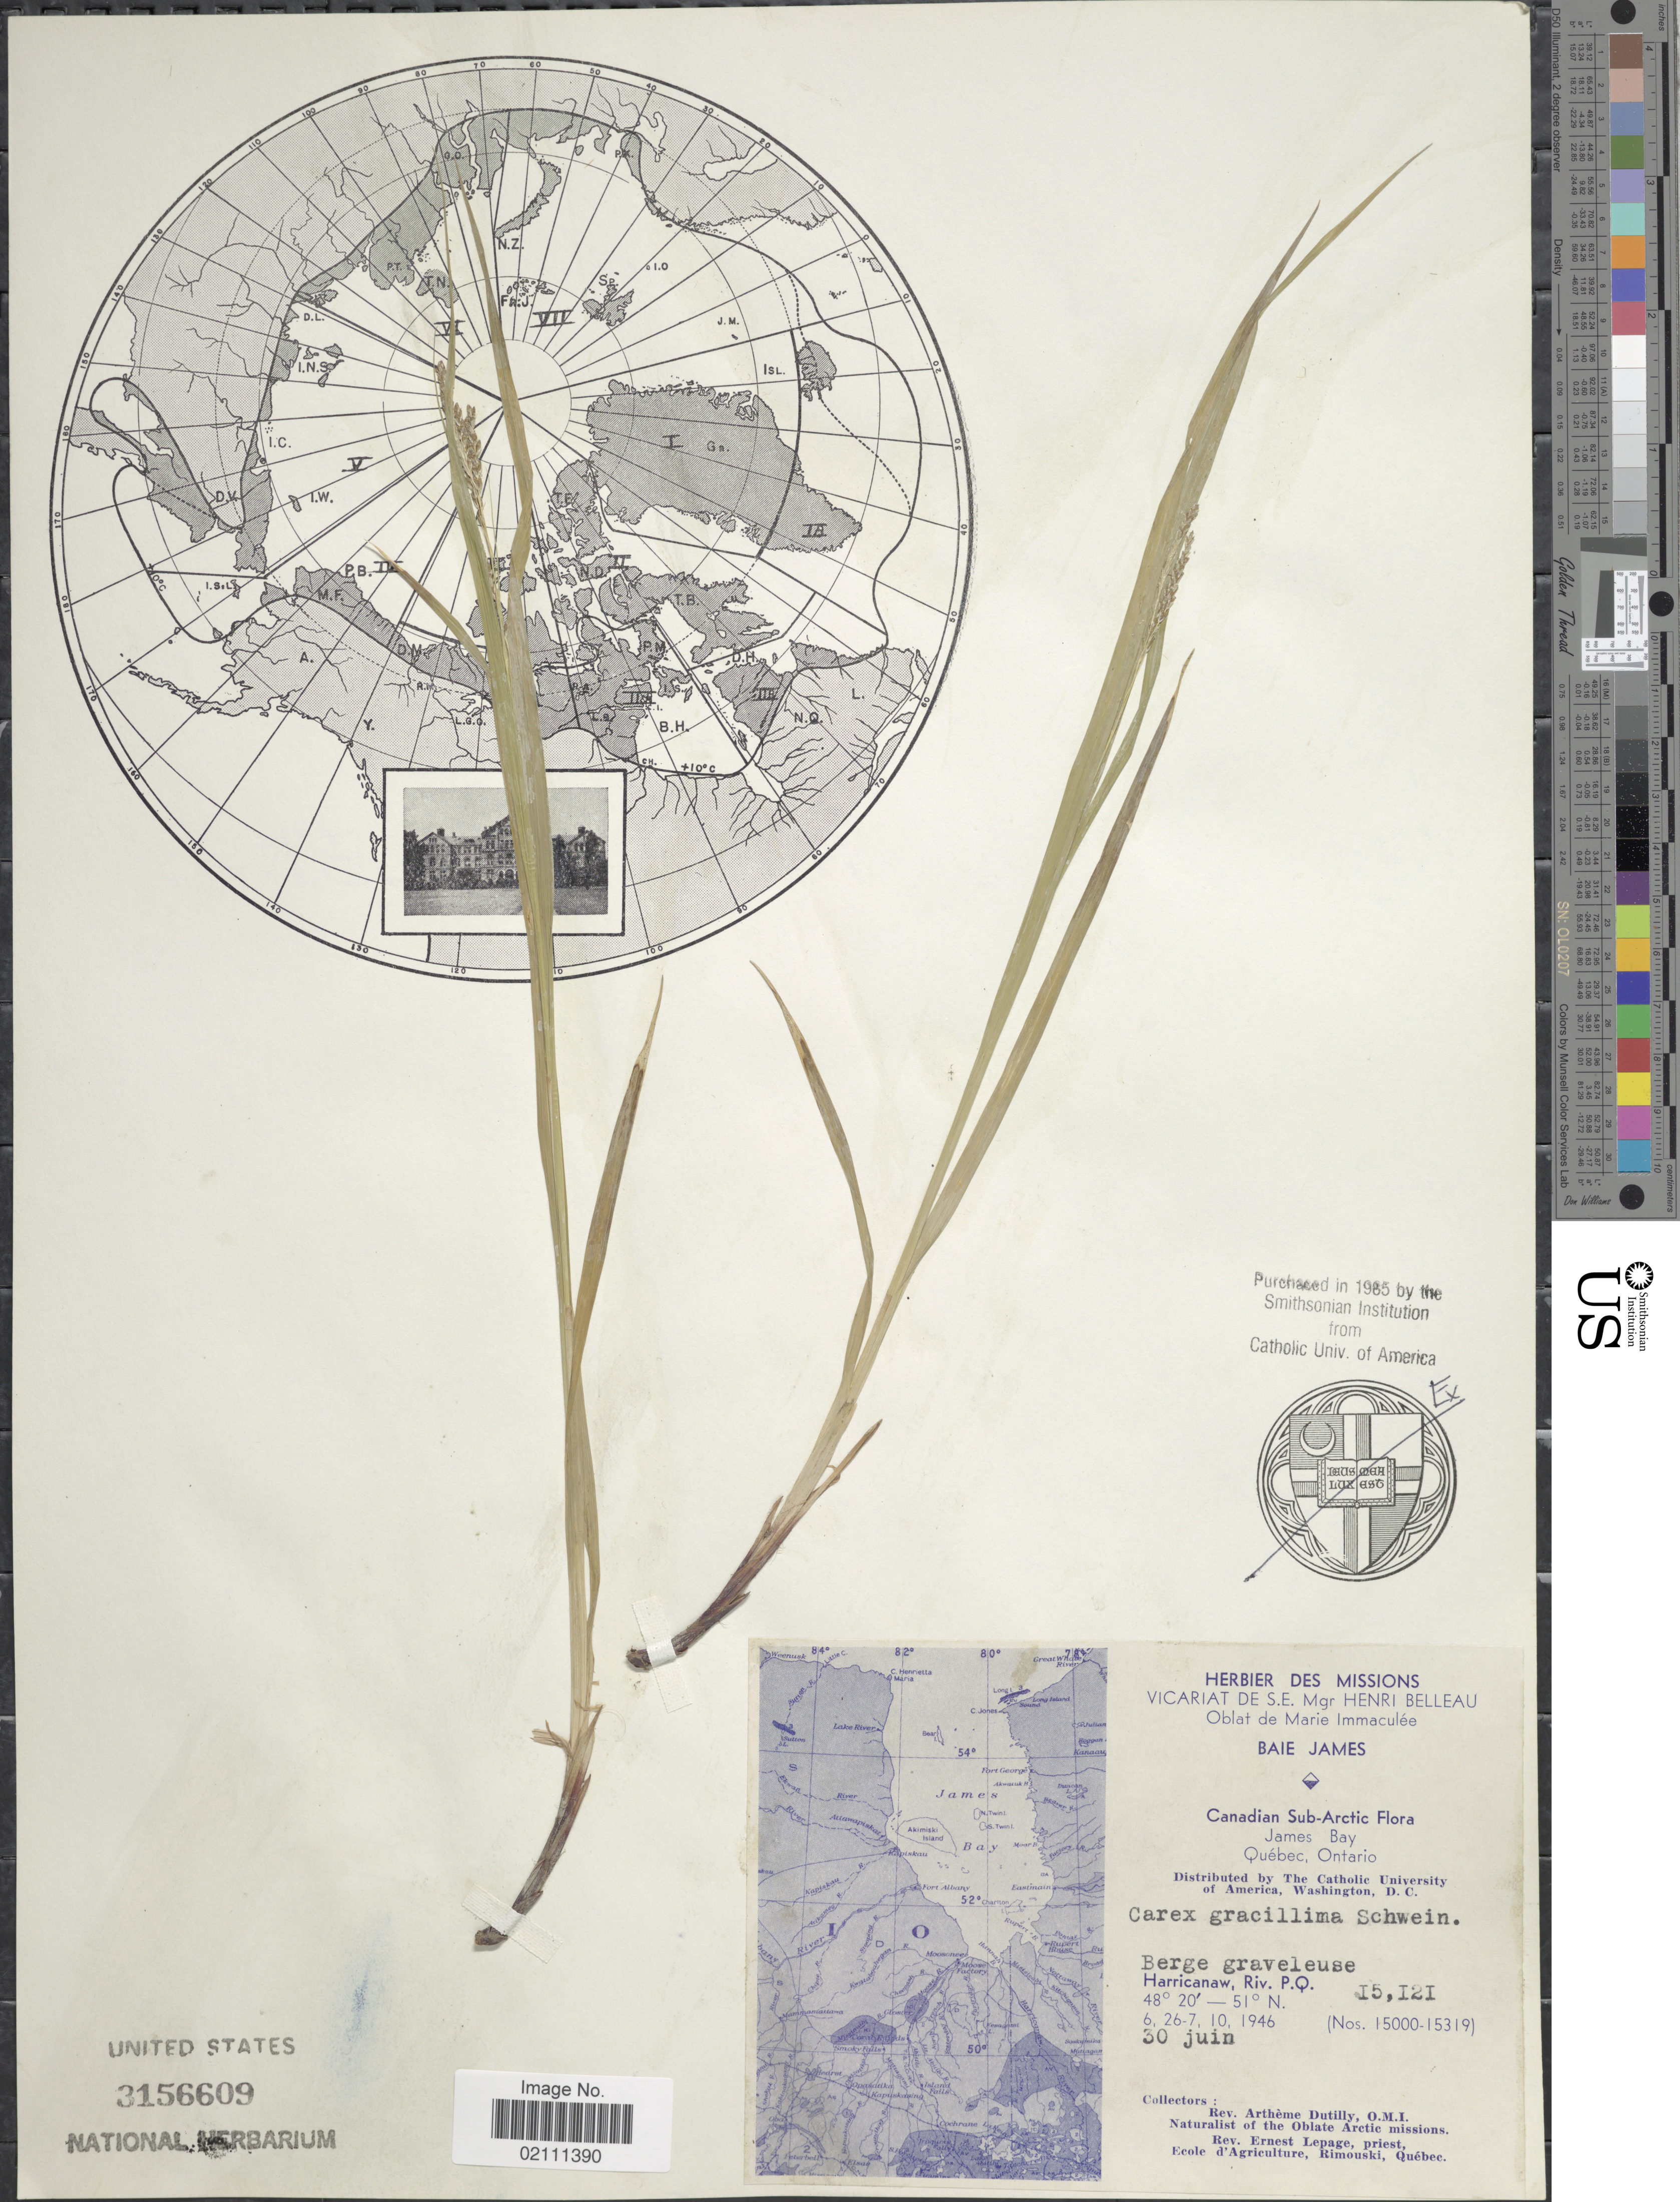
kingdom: Plantae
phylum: Tracheophyta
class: Liliopsida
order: Poales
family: Cyperaceae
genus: Carex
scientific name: Carex gracillima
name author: Schwein.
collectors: A. Dutilly & E. Lepage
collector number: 15121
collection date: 1946-06-30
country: Canada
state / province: Quebec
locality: Canadian Sub-Arctic, James Bay, Quebec, Ontario, Harricanaw, Riv. P.Q.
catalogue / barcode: US 3156609